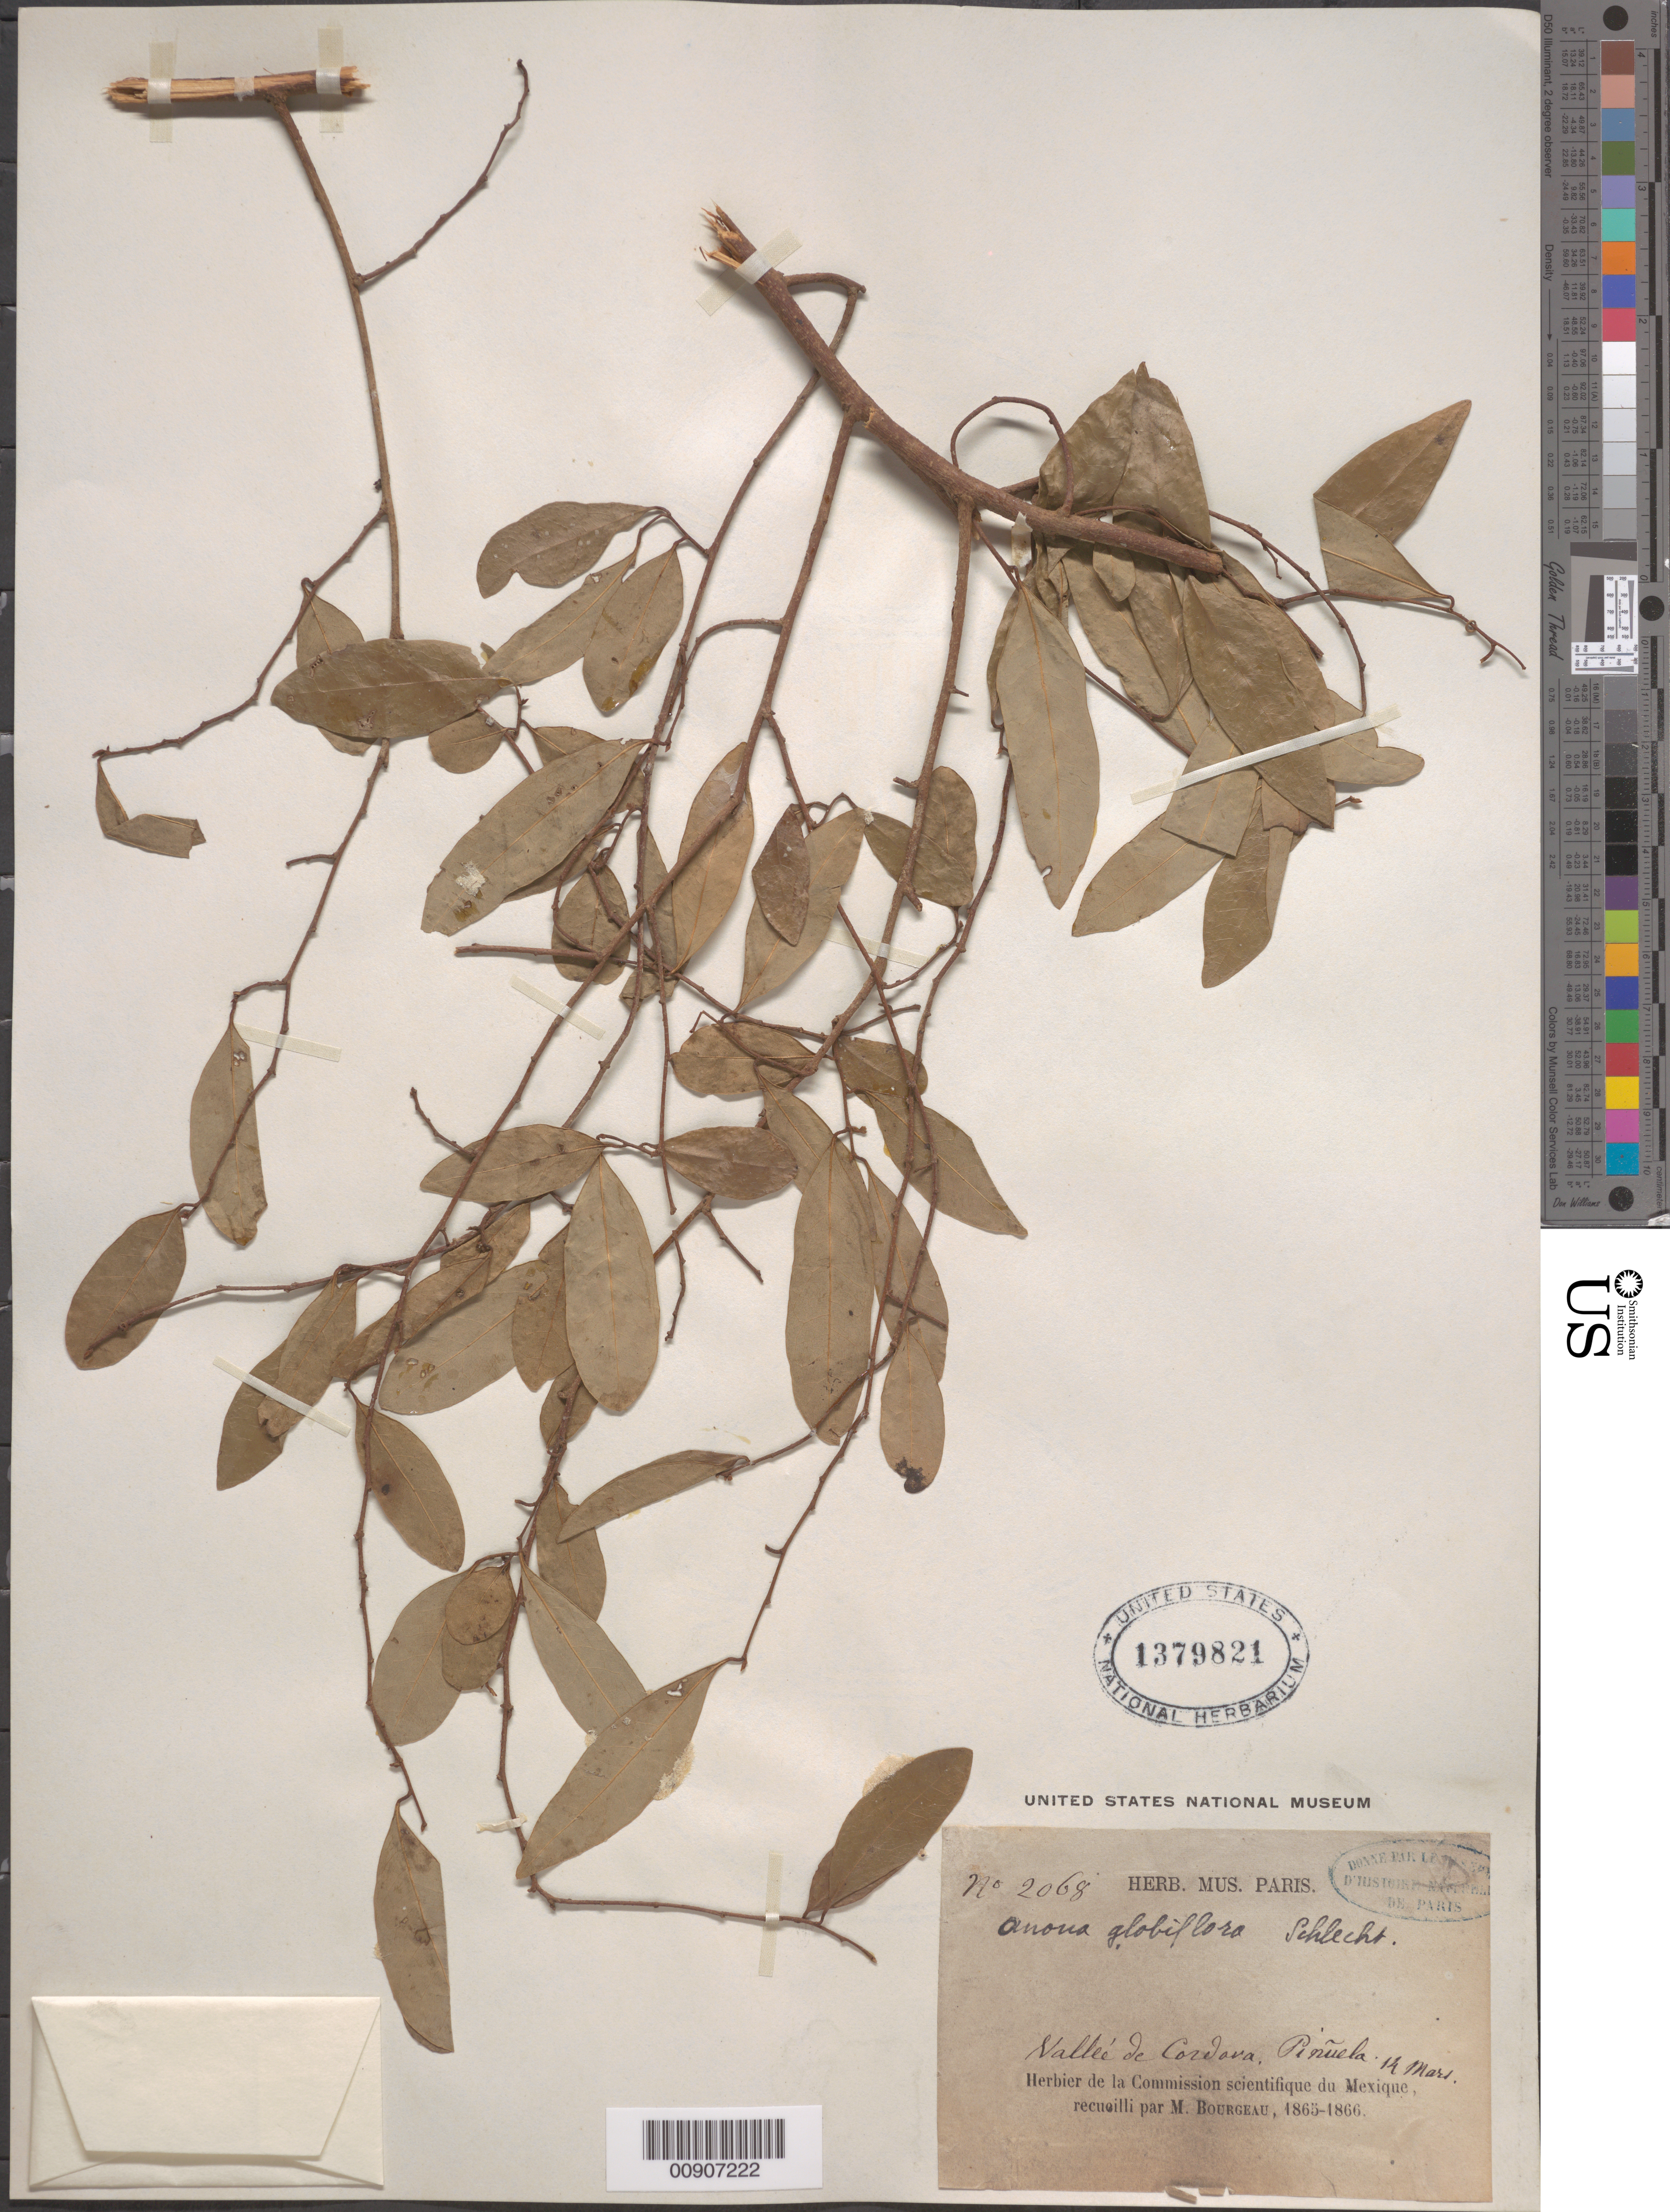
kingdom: Plantae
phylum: Tracheophyta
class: Magnoliopsida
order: Magnoliales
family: Annonaceae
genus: Annona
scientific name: Annona globiflora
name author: Schltdl.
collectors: E. Bourgeau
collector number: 2068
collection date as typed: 14 Mar 1865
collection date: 1865-03-14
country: Mexico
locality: Valleé de Cordova.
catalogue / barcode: US 1379821